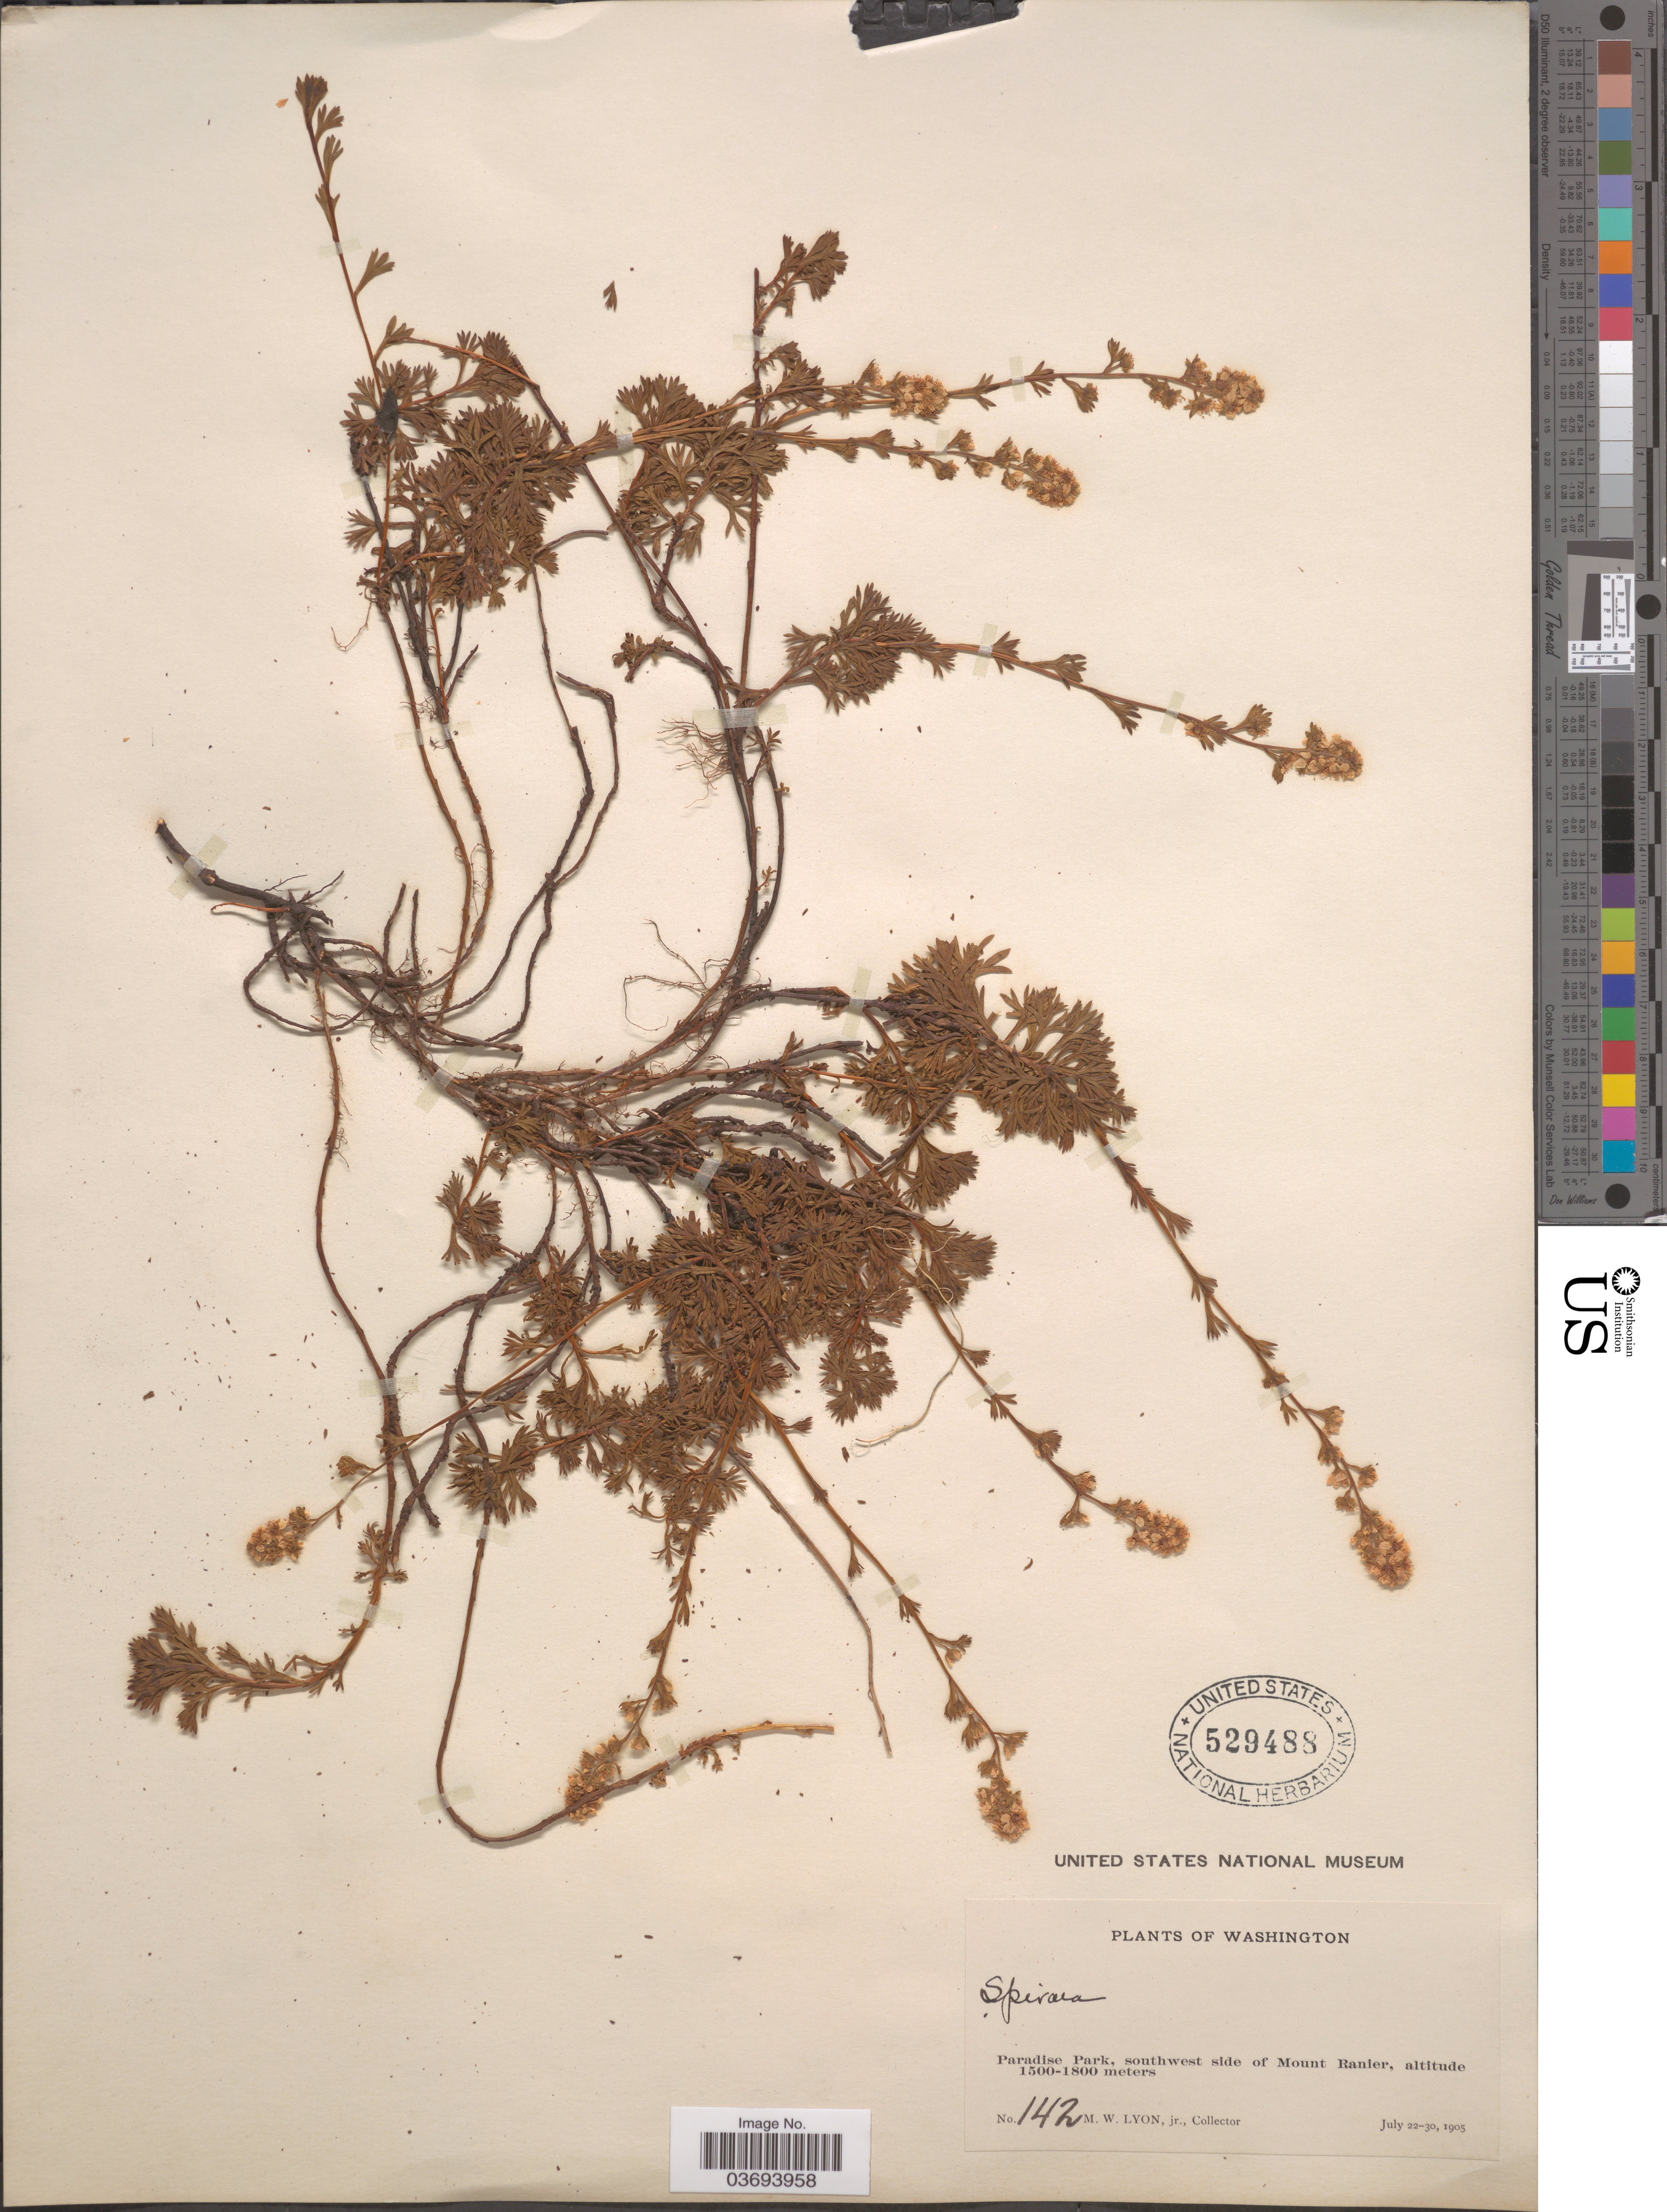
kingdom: Plantae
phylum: Tracheophyta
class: Magnoliopsida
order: Rosales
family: Rosaceae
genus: Luetkea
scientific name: Luetkea pectinata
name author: (Pursh) Kuntze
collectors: M. Lyon Jr.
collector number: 142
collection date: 1905-07-22/1905-07-30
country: United States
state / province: Washington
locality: Paradise Park, southwest side of Mount Rainier.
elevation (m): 1500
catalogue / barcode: US 529488